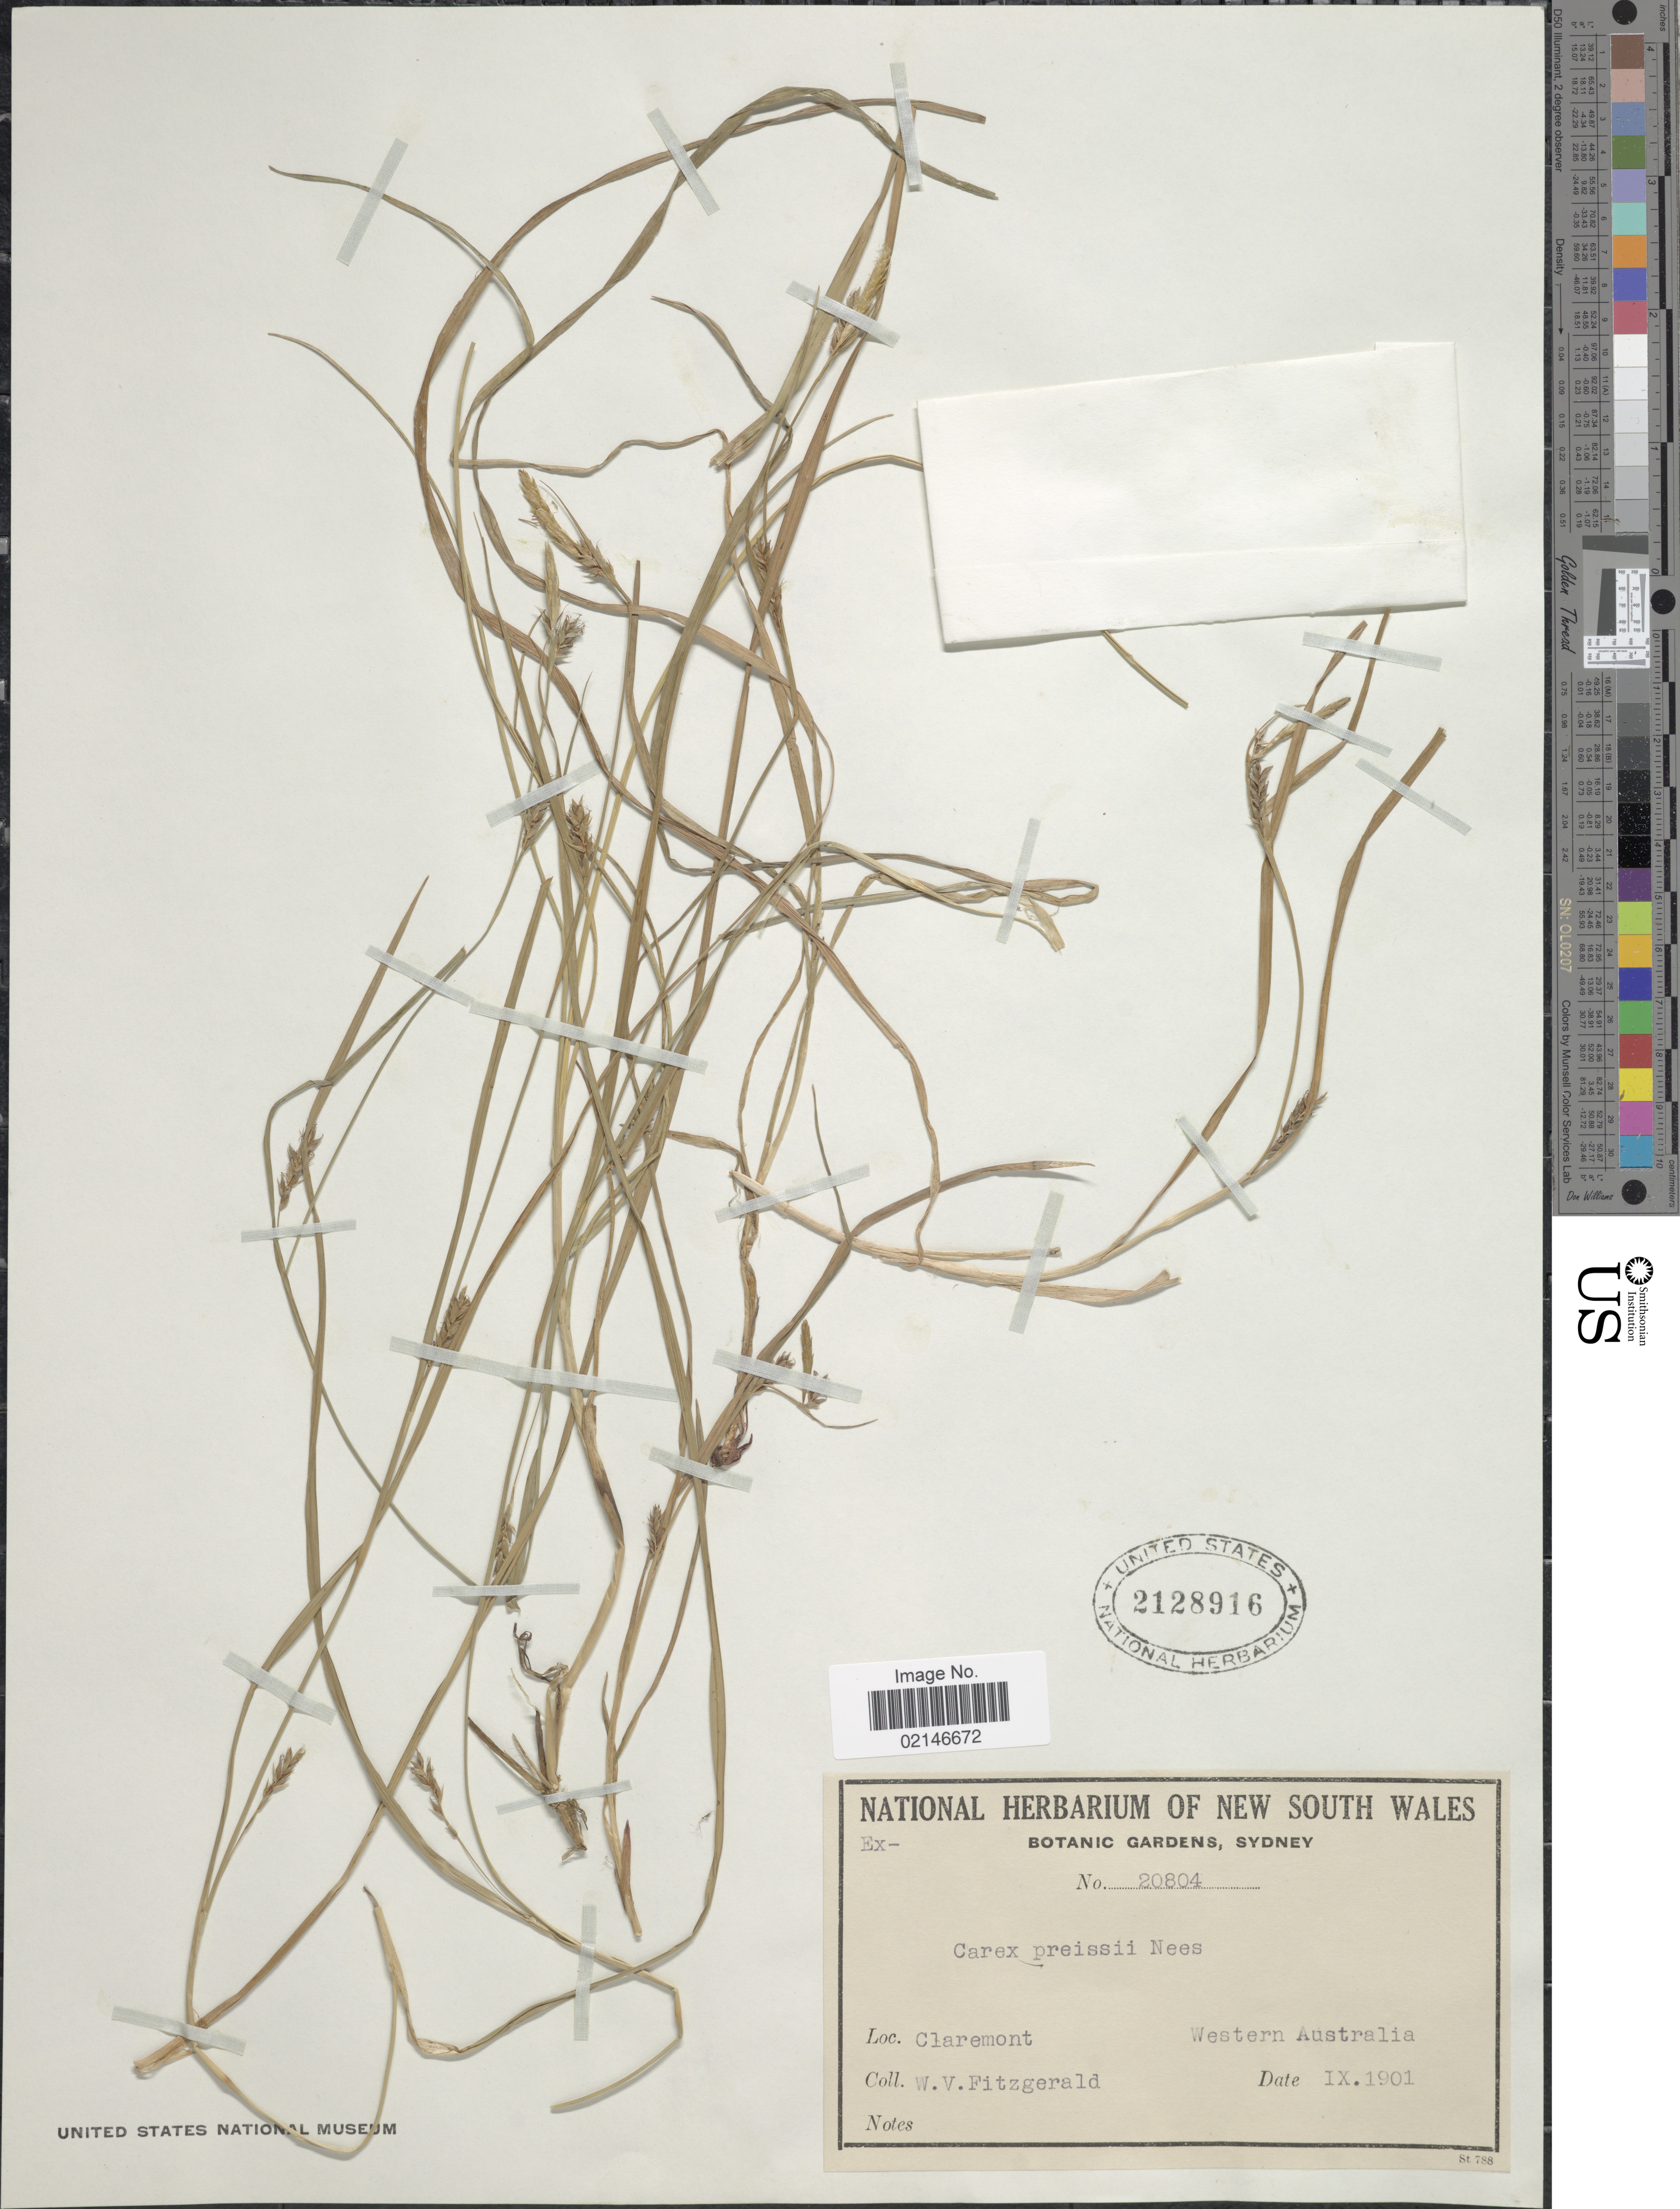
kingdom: Plantae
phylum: Tracheophyta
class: Liliopsida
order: Poales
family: Cyperaceae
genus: Carex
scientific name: Carex preissii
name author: Nees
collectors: W. Fitzgerald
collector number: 20804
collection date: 1901-09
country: Australia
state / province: Western Australia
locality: Claremont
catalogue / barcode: US 2128916